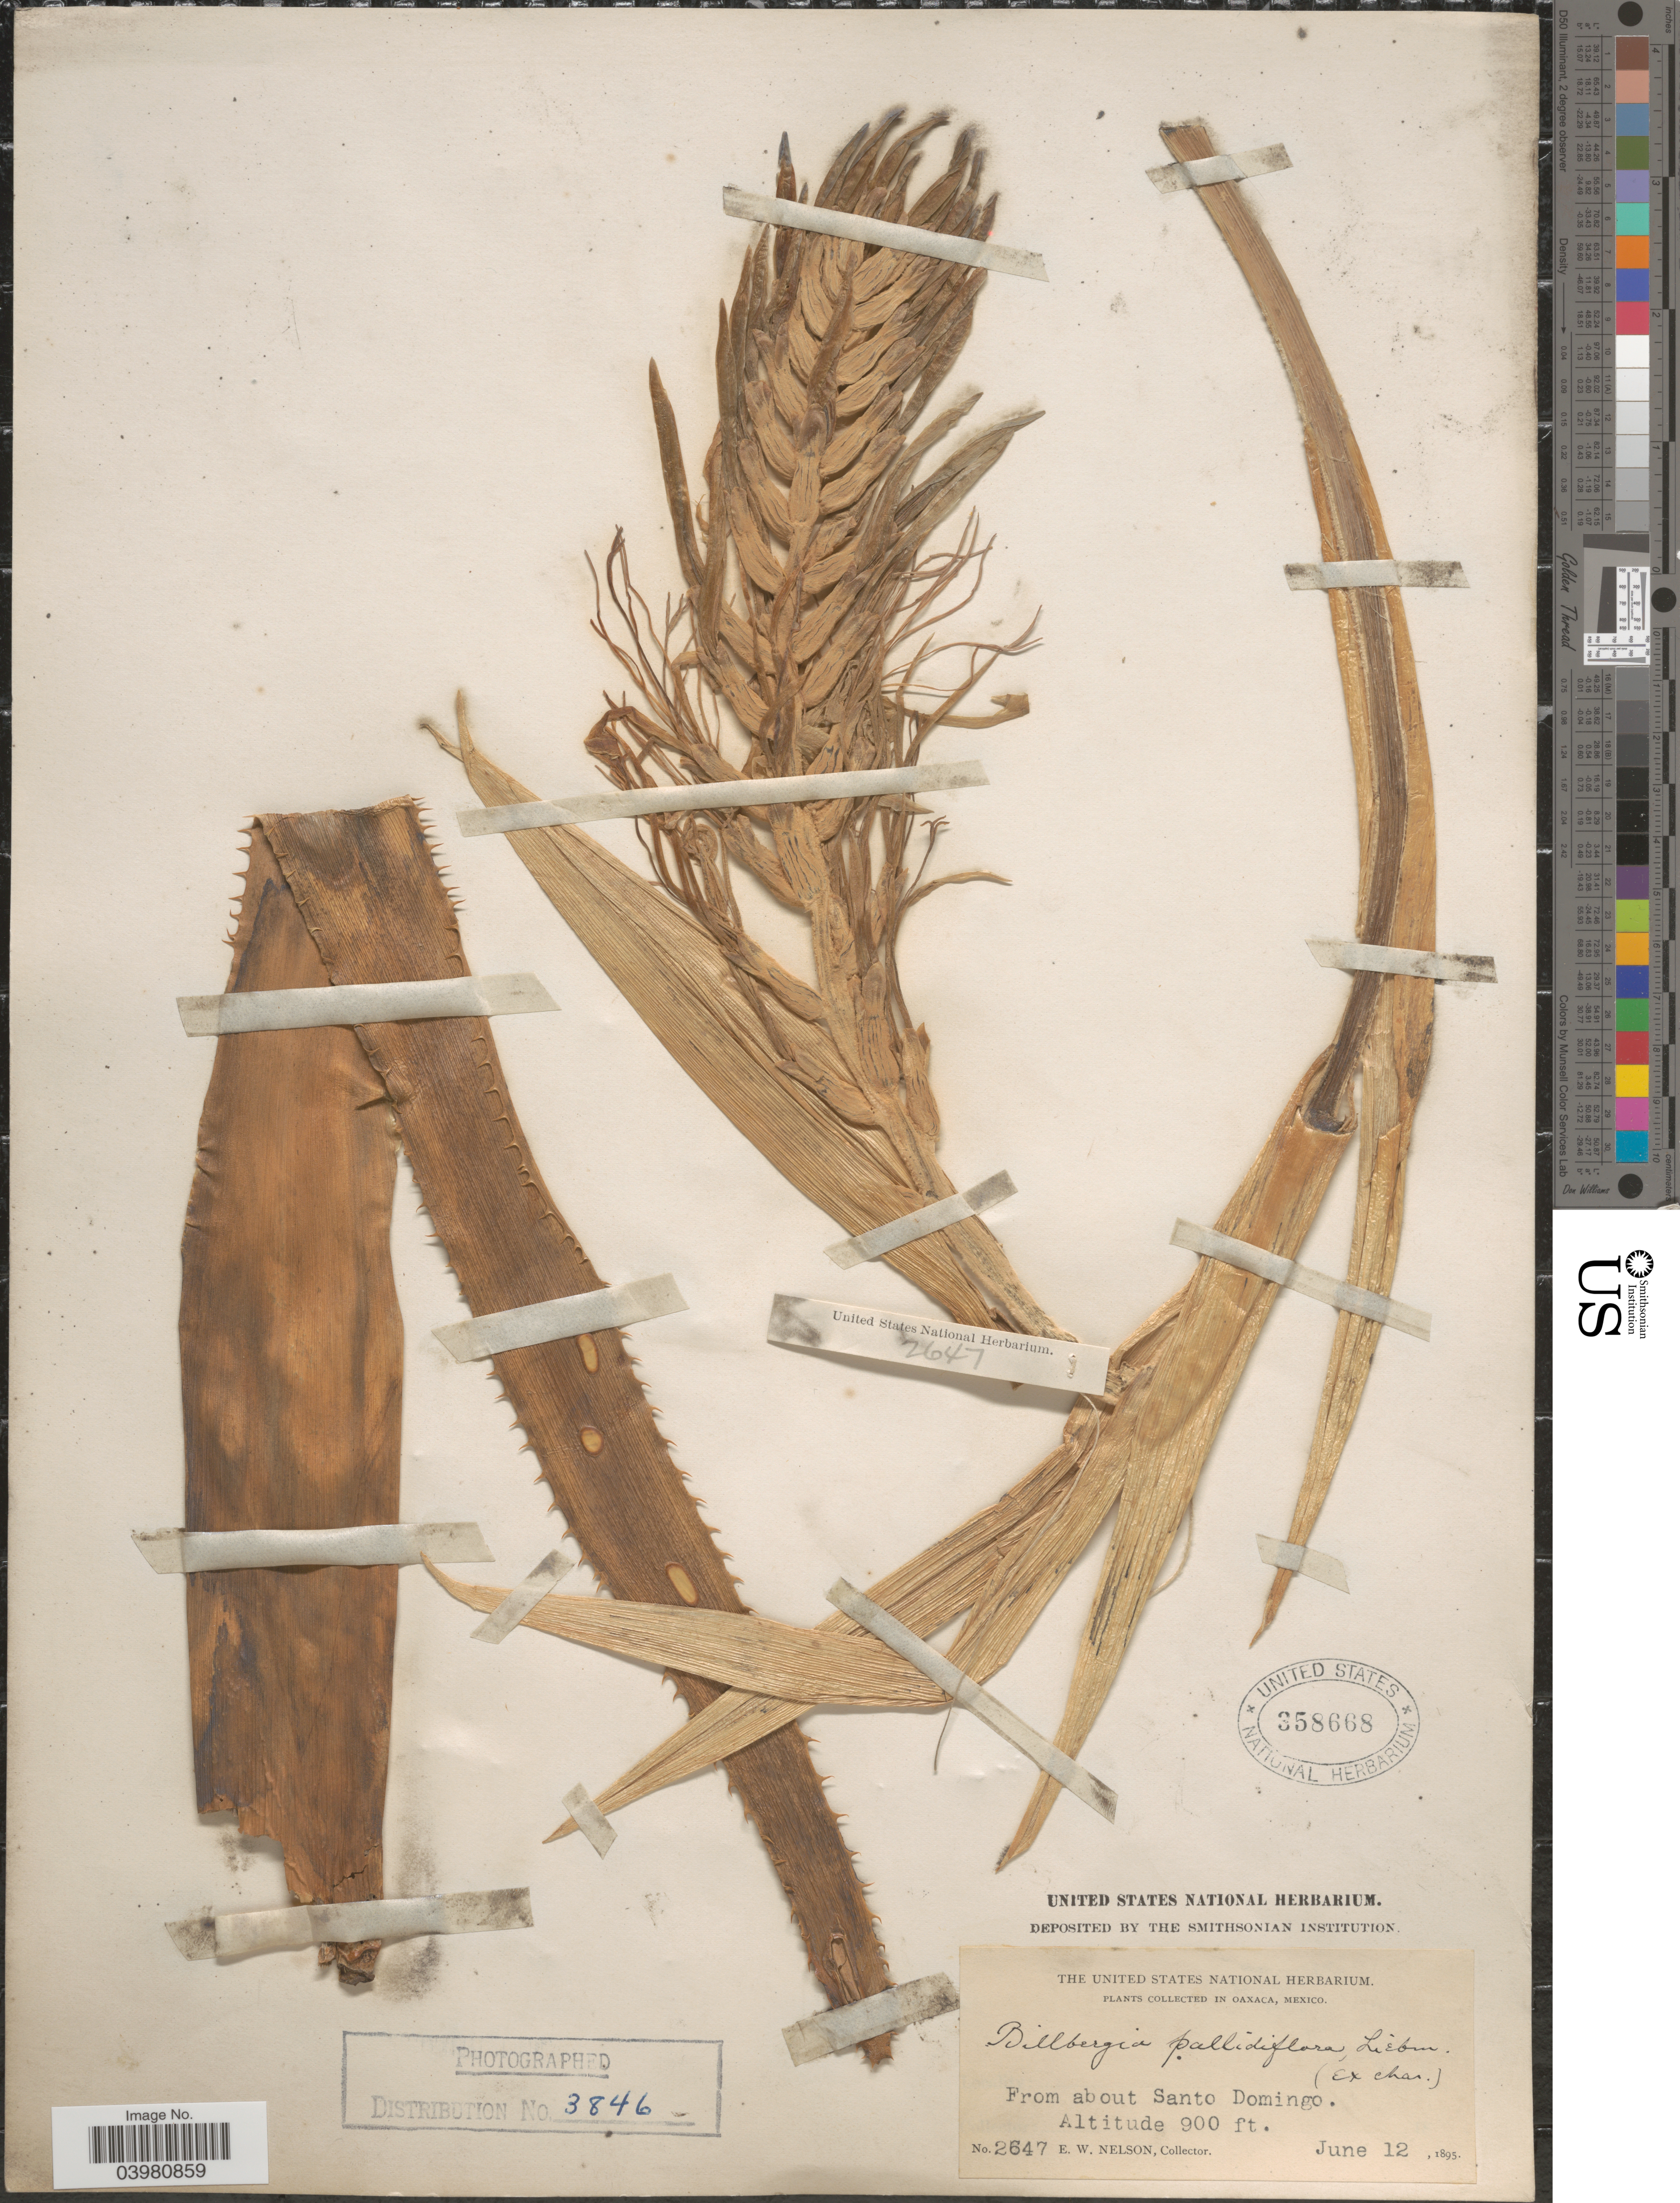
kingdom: Plantae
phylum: Tracheophyta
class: Liliopsida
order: Poales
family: Bromeliaceae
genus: Billbergia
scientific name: Billbergia pallidiflora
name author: Liebm.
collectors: E. W. Nelson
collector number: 2647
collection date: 1895-06-12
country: Mexico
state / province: Oaxaca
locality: From about Santo Domingo.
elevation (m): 274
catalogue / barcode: US 358668